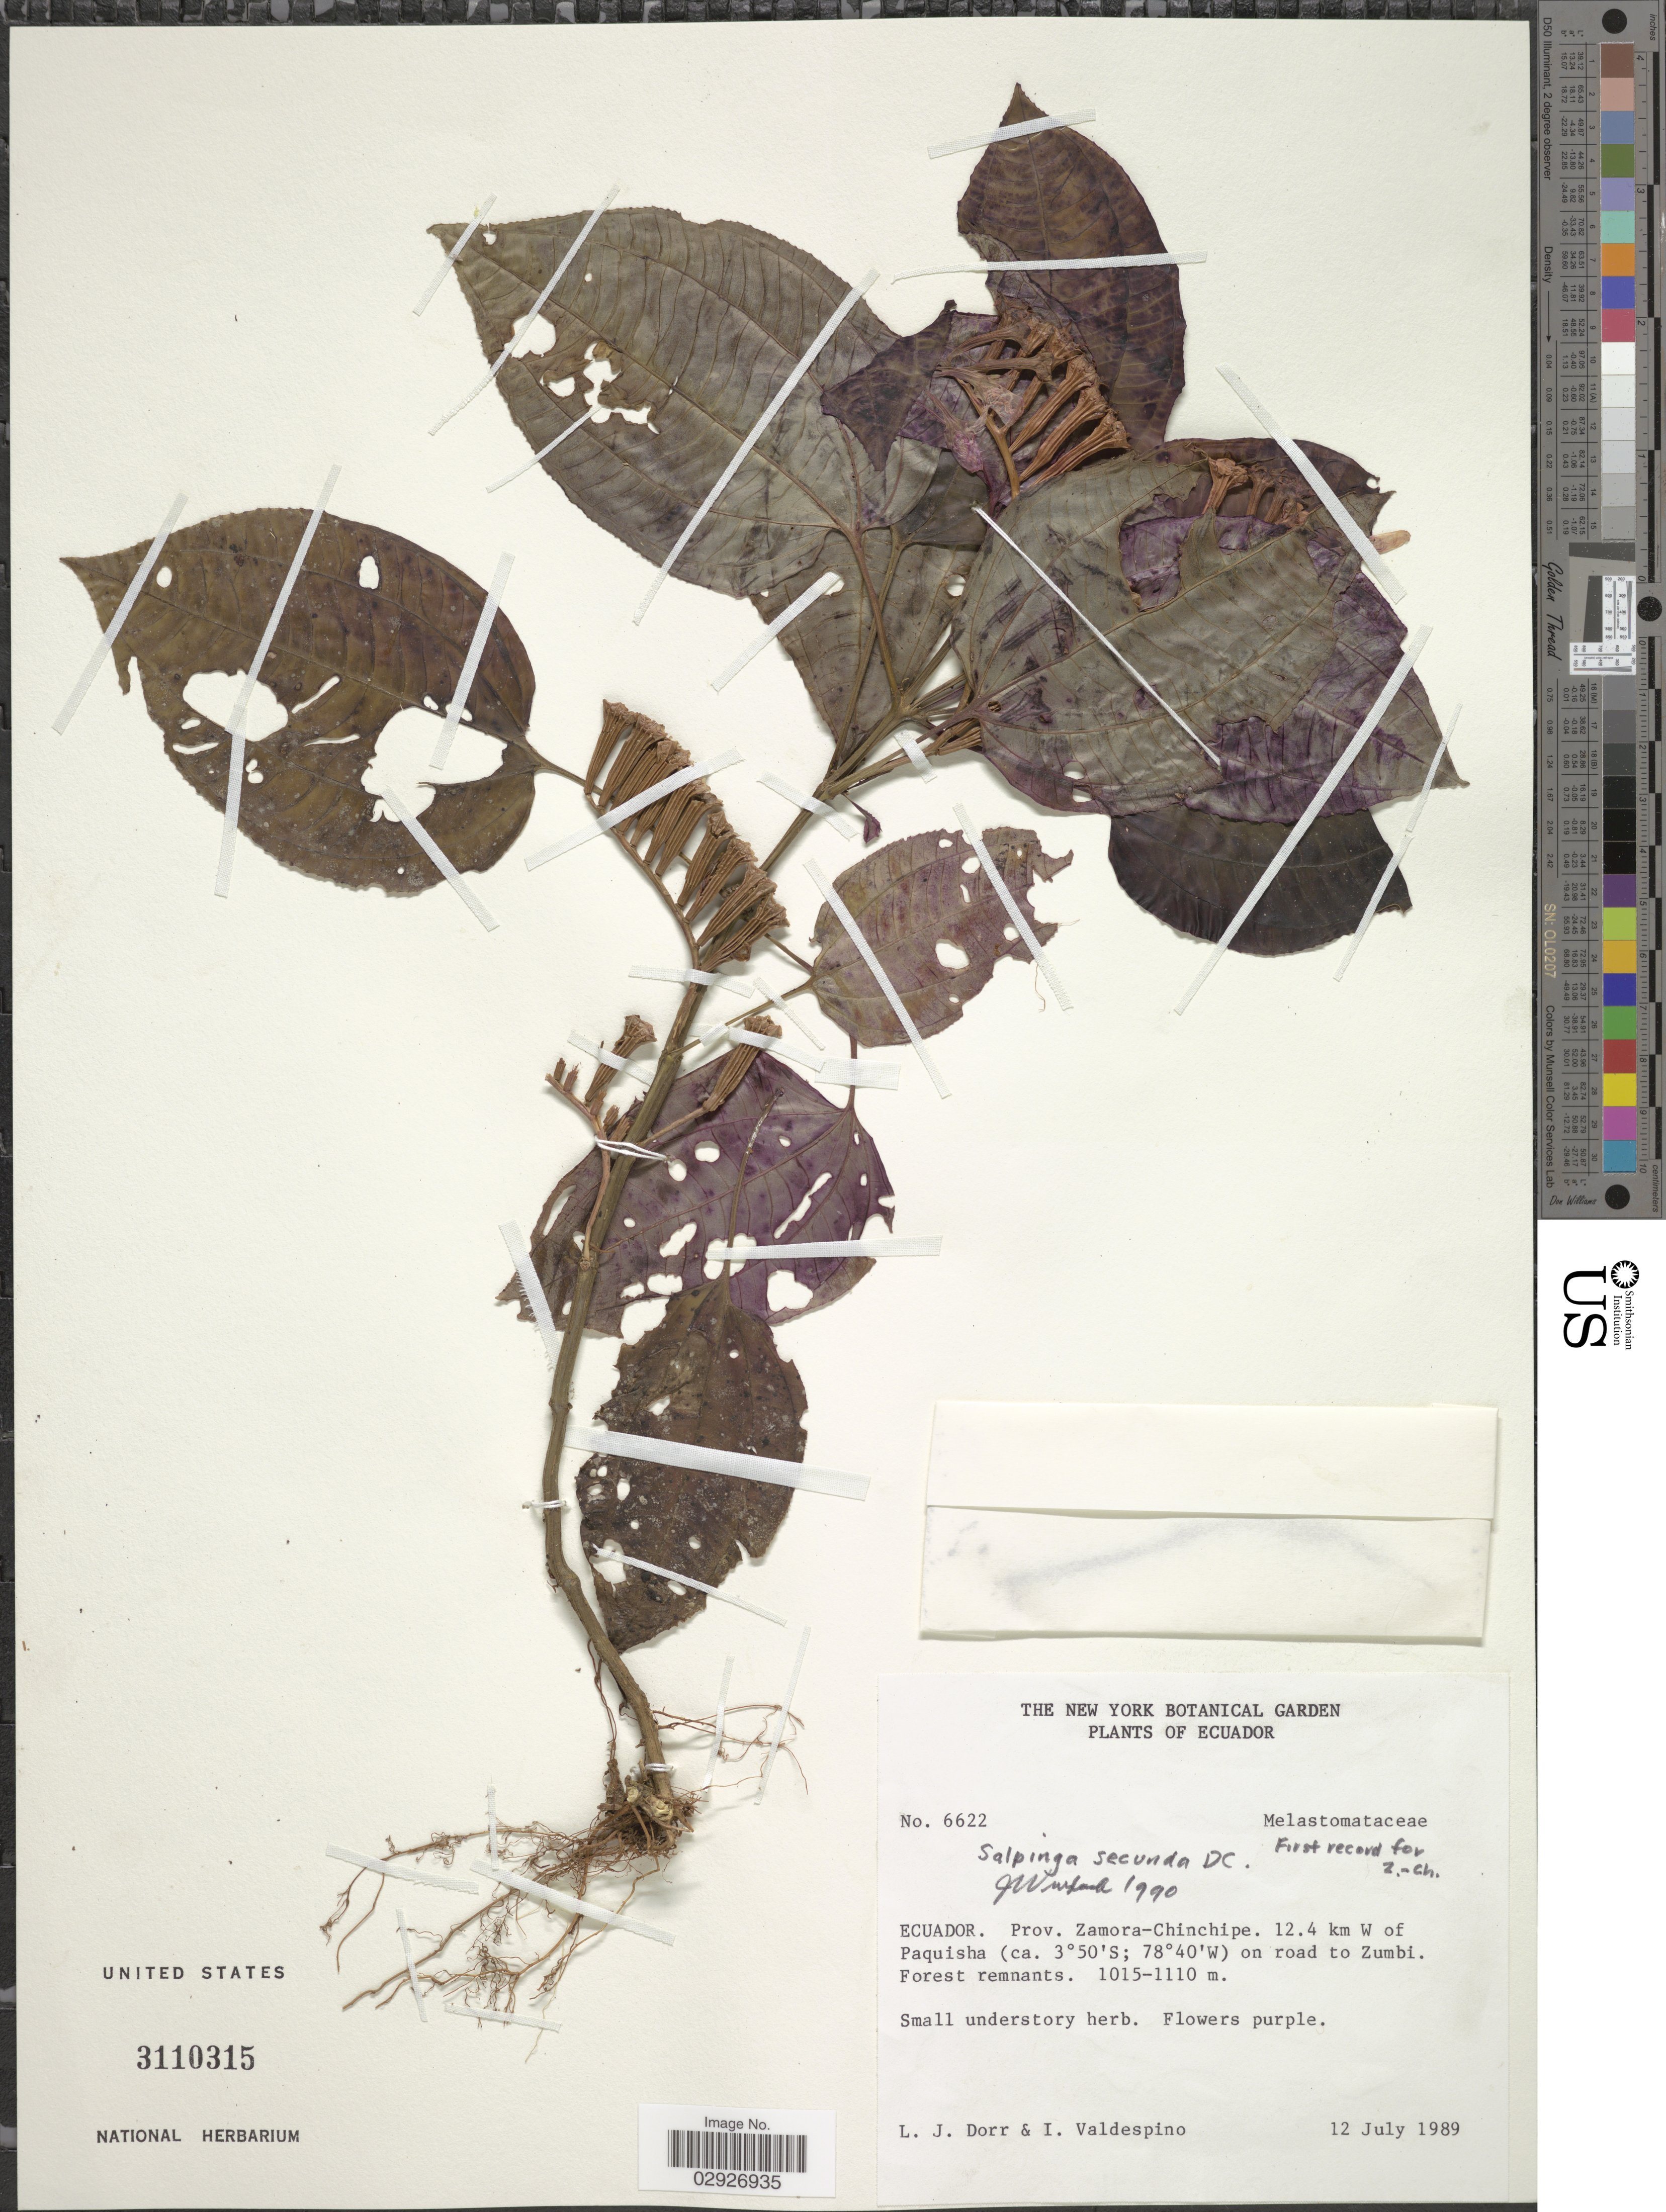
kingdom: Plantae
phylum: Tracheophyta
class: Magnoliopsida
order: Myrtales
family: Melastomataceae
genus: Salpinga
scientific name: Salpinga secunda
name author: Schrank & Mart. ex DC.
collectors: L. J. Dorr & I. Valdespino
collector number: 6622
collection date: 1989-07-12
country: Ecuador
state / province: Zamora-Chinchipe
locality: Prov. Zamora-Chinchipe. 12.4 km W of Paquisha on road to Zumbi.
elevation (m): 1015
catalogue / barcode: US 3110315